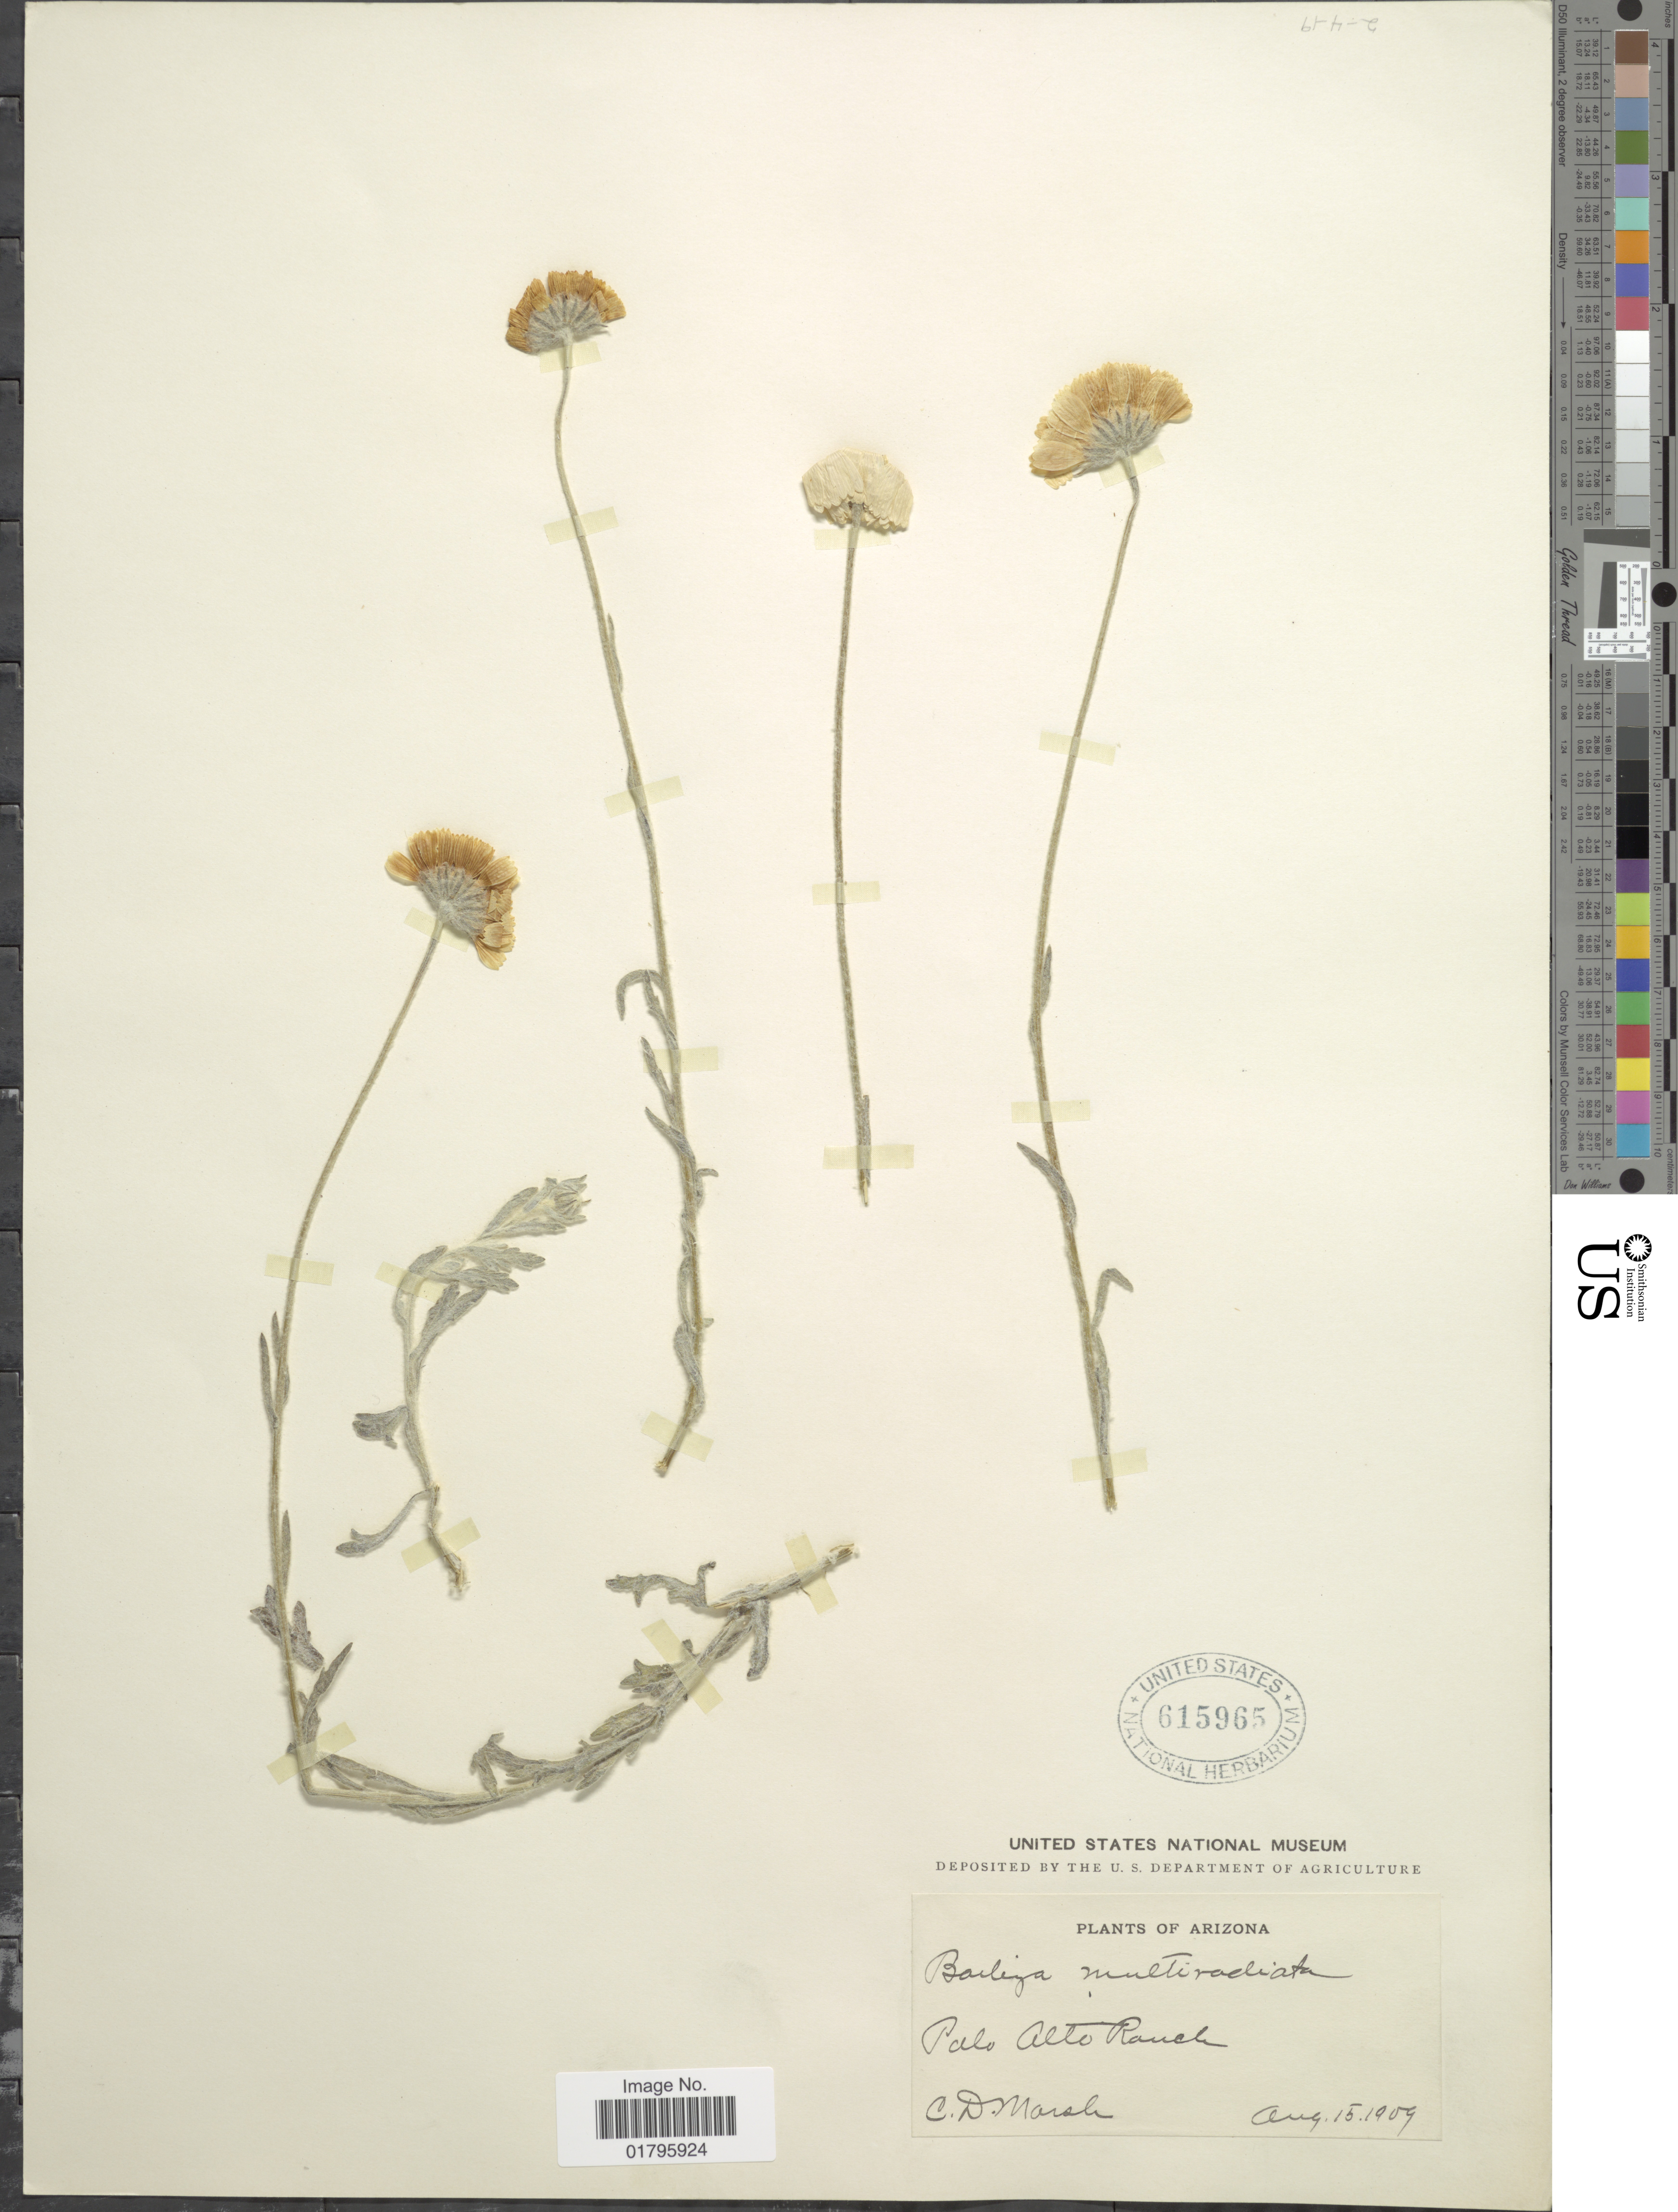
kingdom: Plantae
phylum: Tracheophyta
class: Magnoliopsida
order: Asterales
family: Asteraceae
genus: Baileya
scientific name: Baileya multiradiata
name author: Harv. & A. Gray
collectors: C. D. Marsh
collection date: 1909-08-15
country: United States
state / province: Arizona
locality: Arzizona. Palo Alto Ranch.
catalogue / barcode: US 615965